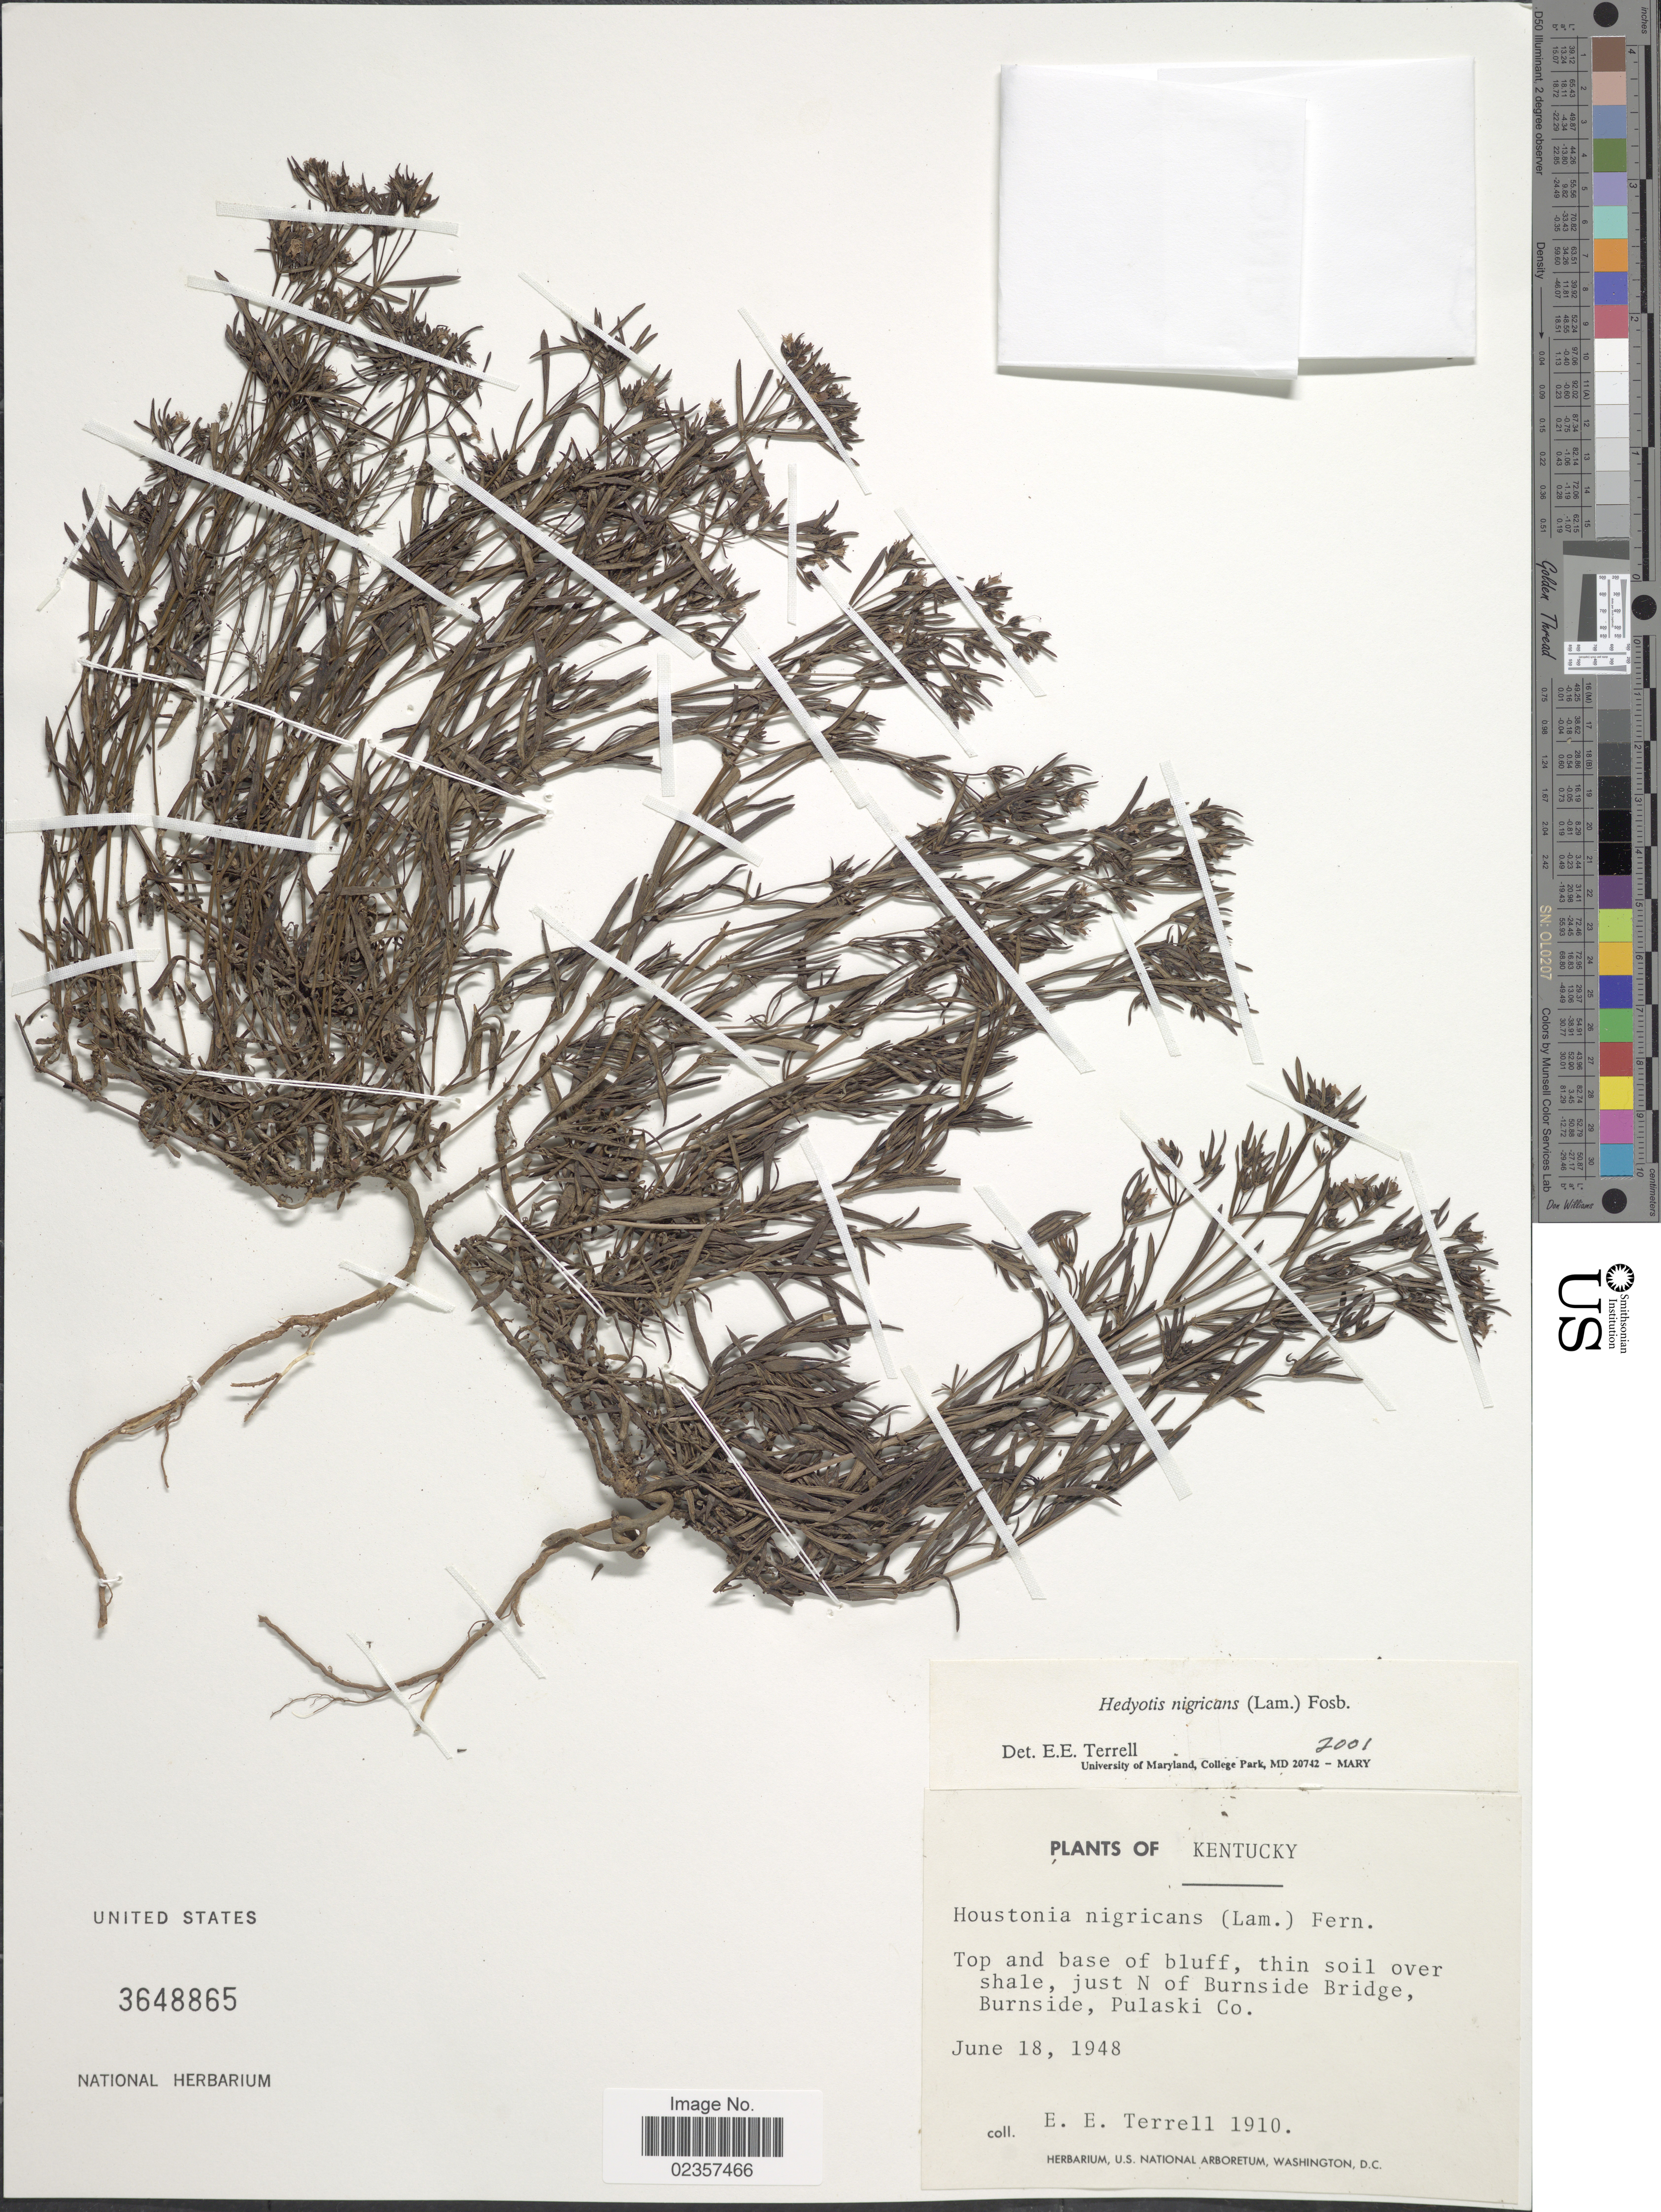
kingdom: Plantae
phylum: Tracheophyta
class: Magnoliopsida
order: Gentianales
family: Rubiaceae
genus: Houstonia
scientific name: Houstonia nigricans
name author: (Lam.) Fernald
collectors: E. E. Terrell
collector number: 1910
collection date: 1948-06-18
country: United States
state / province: Kentucky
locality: Just N of Burnside Bridge, Burnside, Pulaski Co.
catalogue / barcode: US 3648865